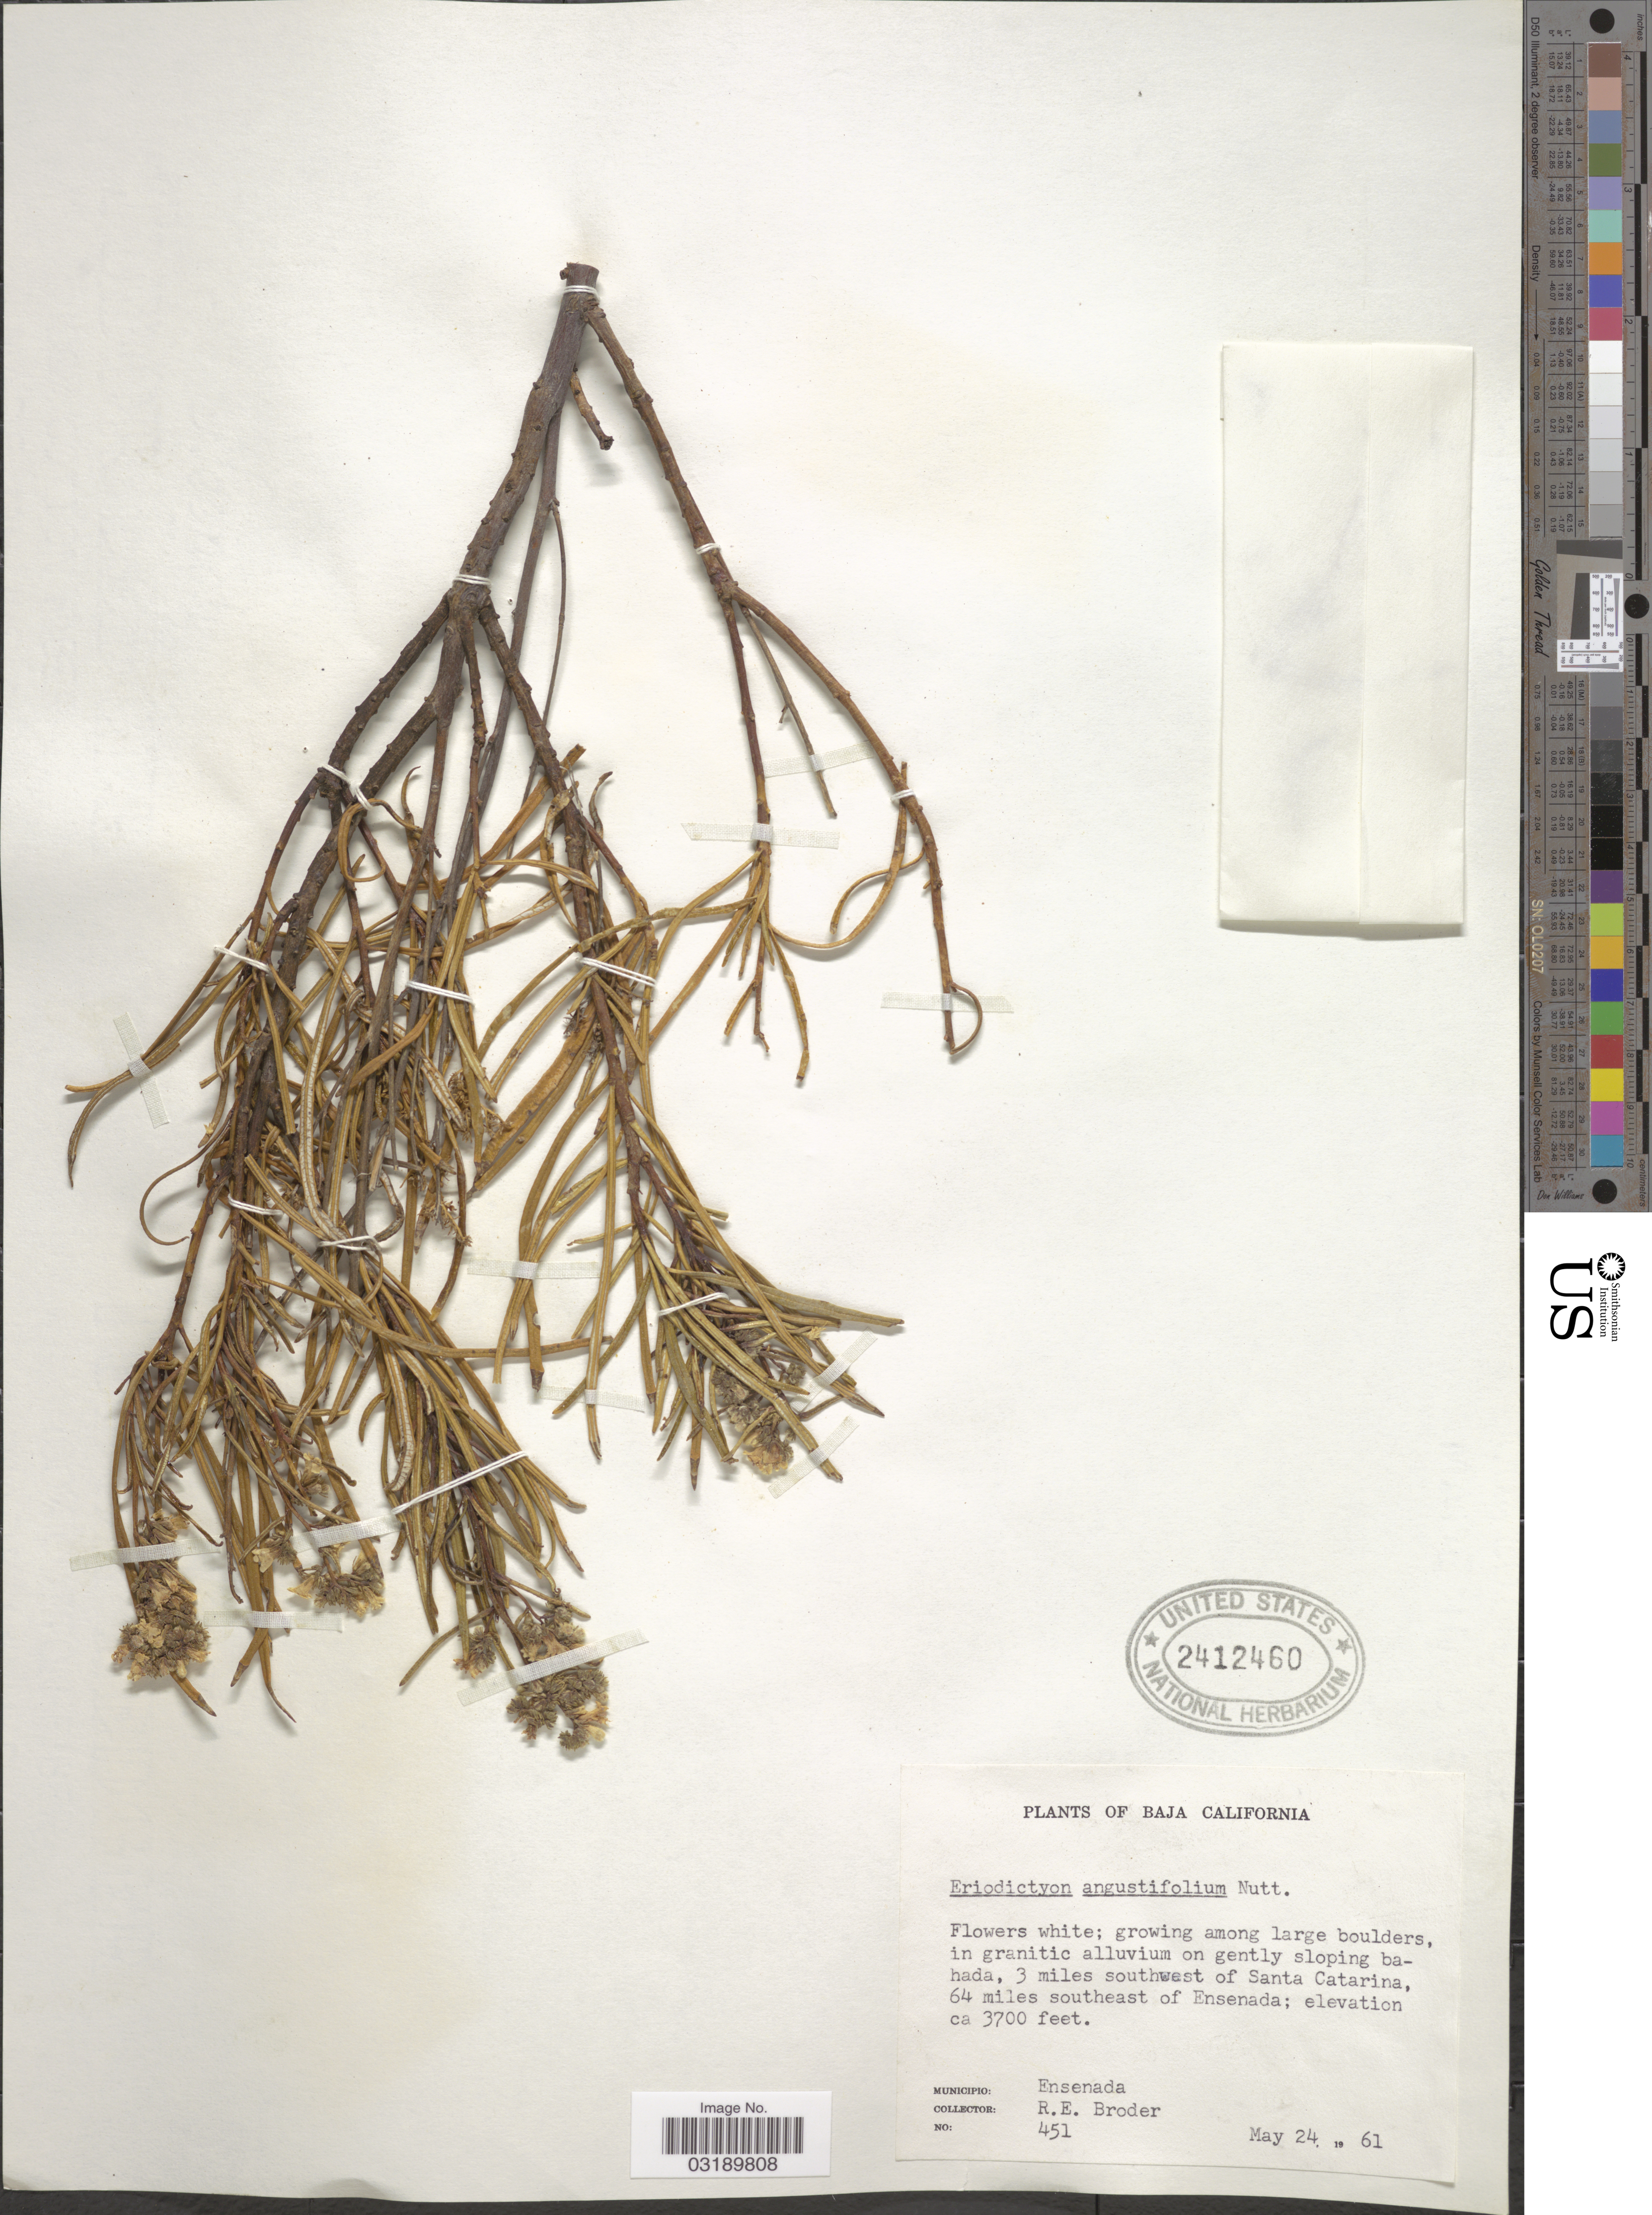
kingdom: Plantae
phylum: Tracheophyta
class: Magnoliopsida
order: Boraginales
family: Namaceae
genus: Eriodictyon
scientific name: Eriodictyon angustifolium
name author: Nutt.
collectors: R. Broder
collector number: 451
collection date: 1961-05-24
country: Mexico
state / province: Baja California Norte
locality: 3 miles southwest of Santa Santarina, 64 miles southeast of Ensenada.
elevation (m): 1128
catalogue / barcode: US 2412460